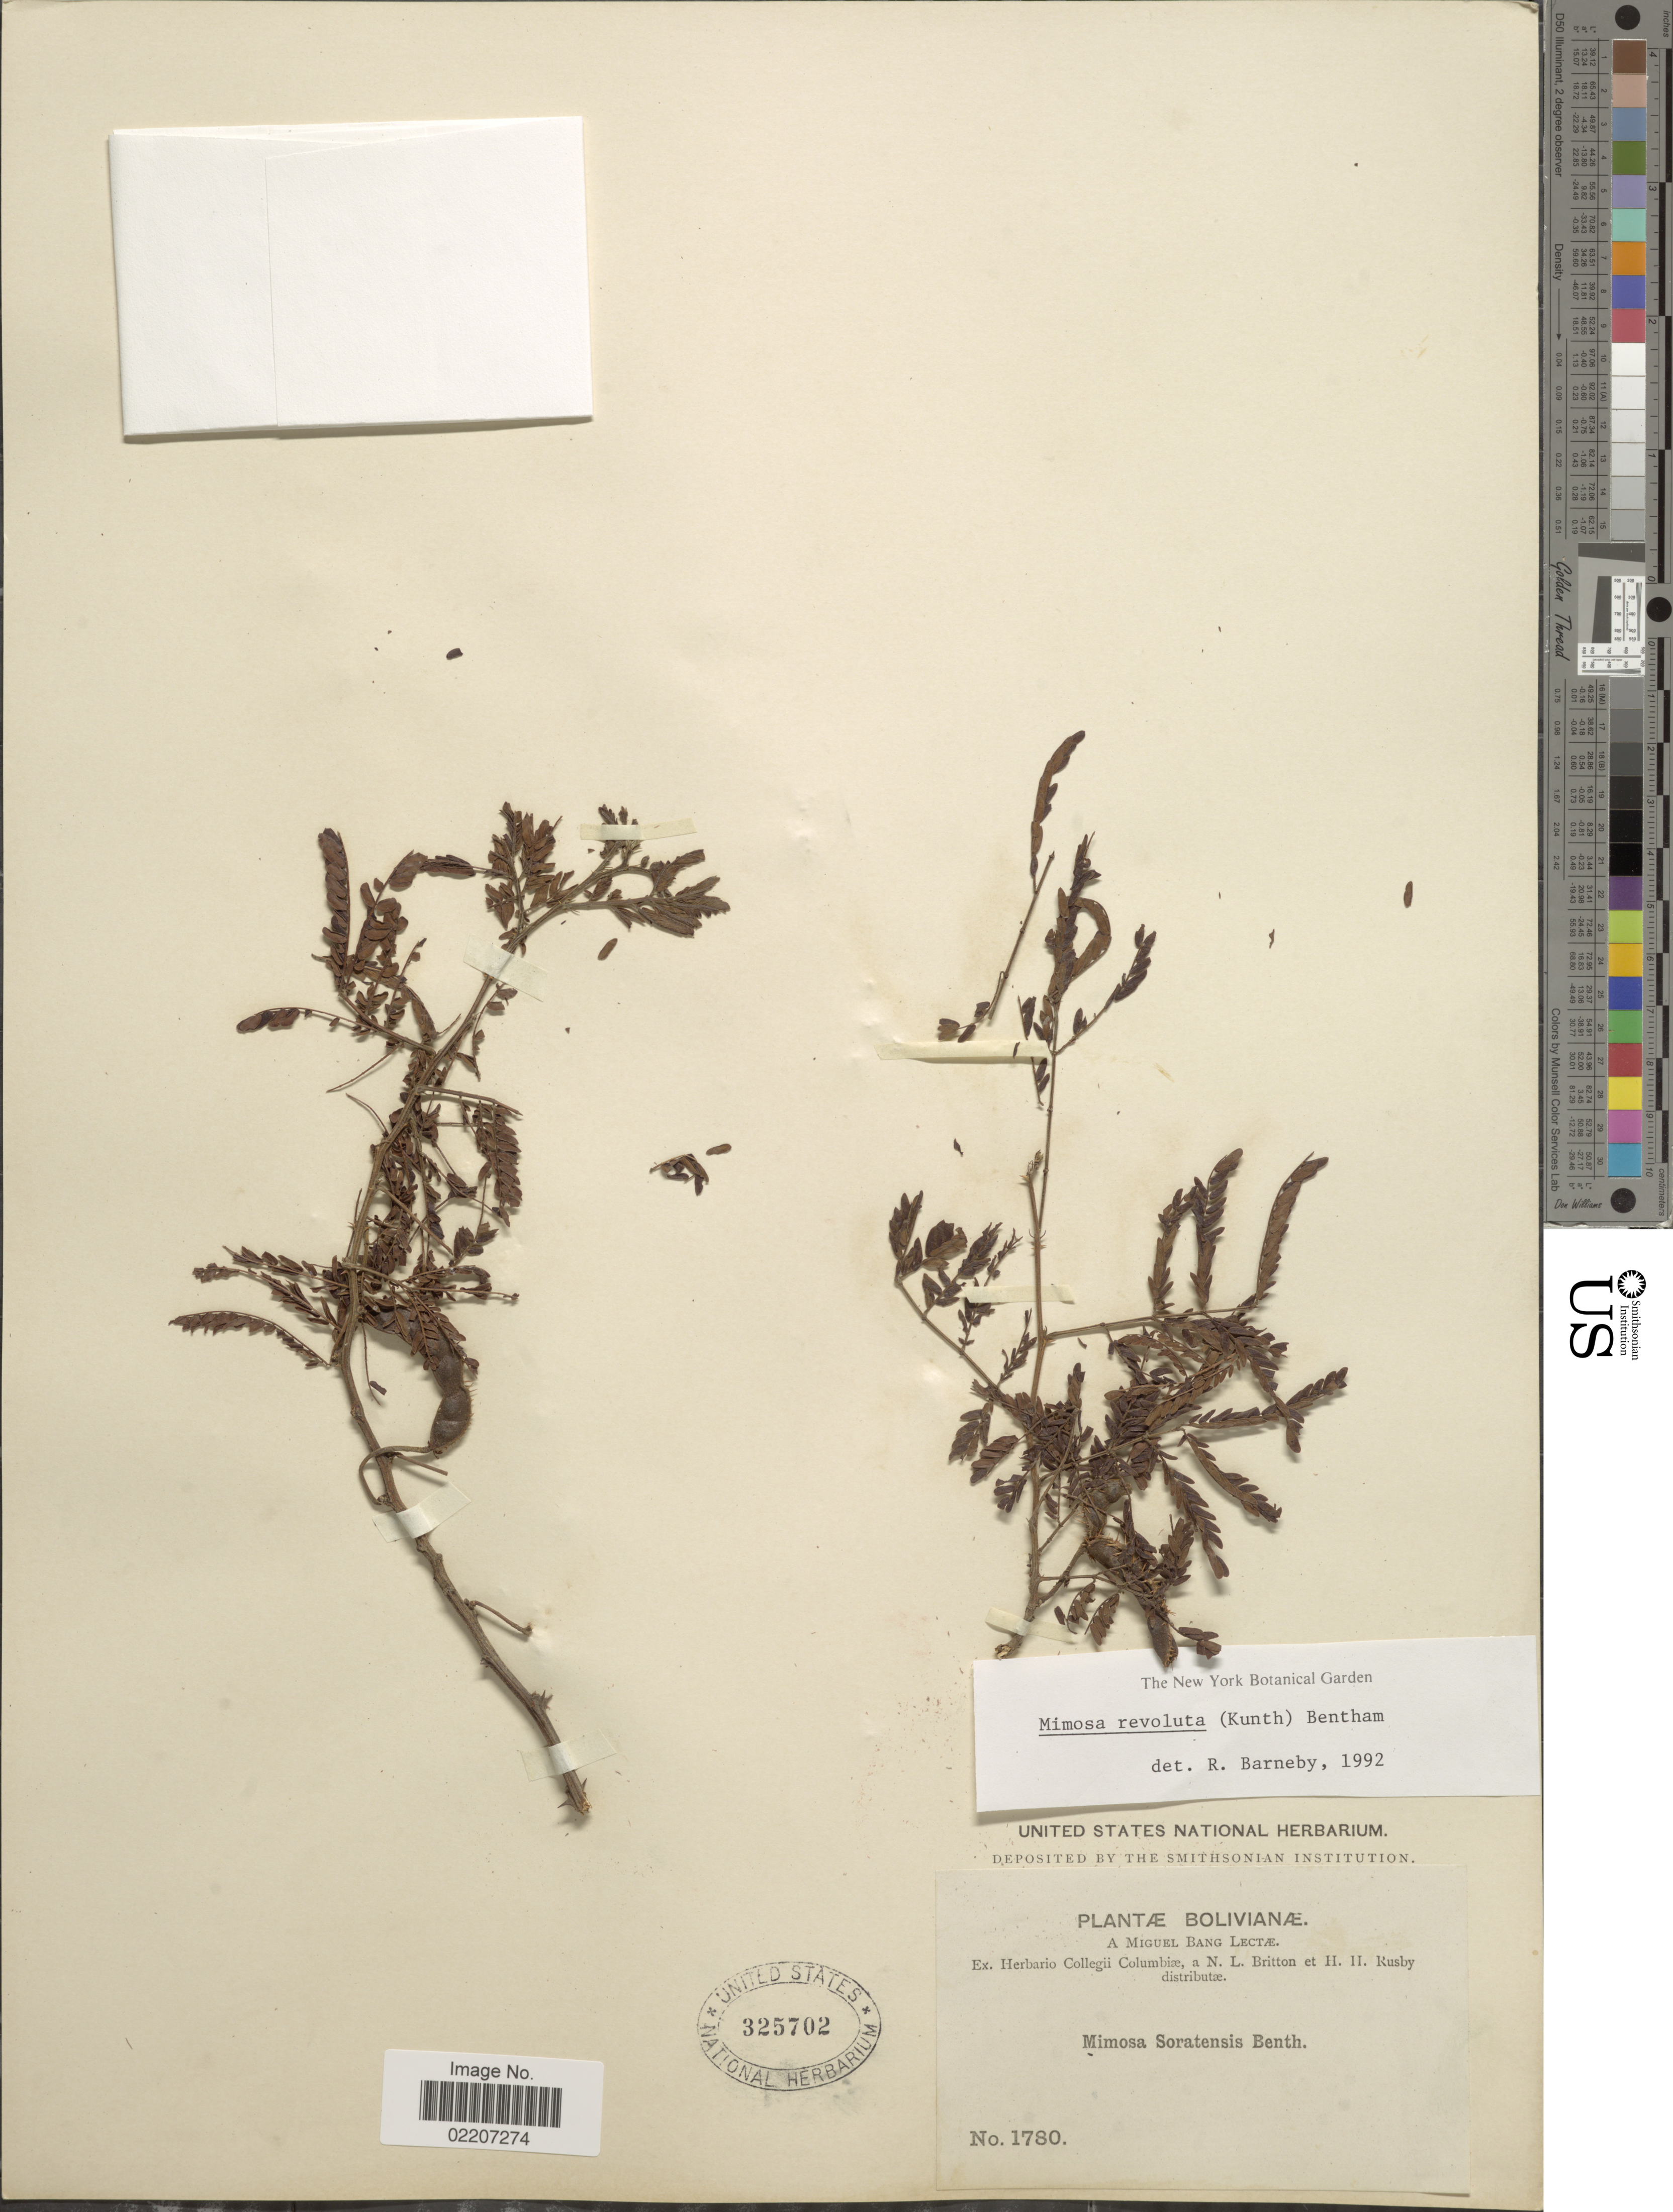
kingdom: Plantae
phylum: Tracheophyta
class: Magnoliopsida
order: Fabales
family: Fabaceae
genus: Mimosa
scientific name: Mimosa revoluta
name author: (Kunth) Benth.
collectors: M. Bang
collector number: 1780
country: Bolivia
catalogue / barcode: US 325702